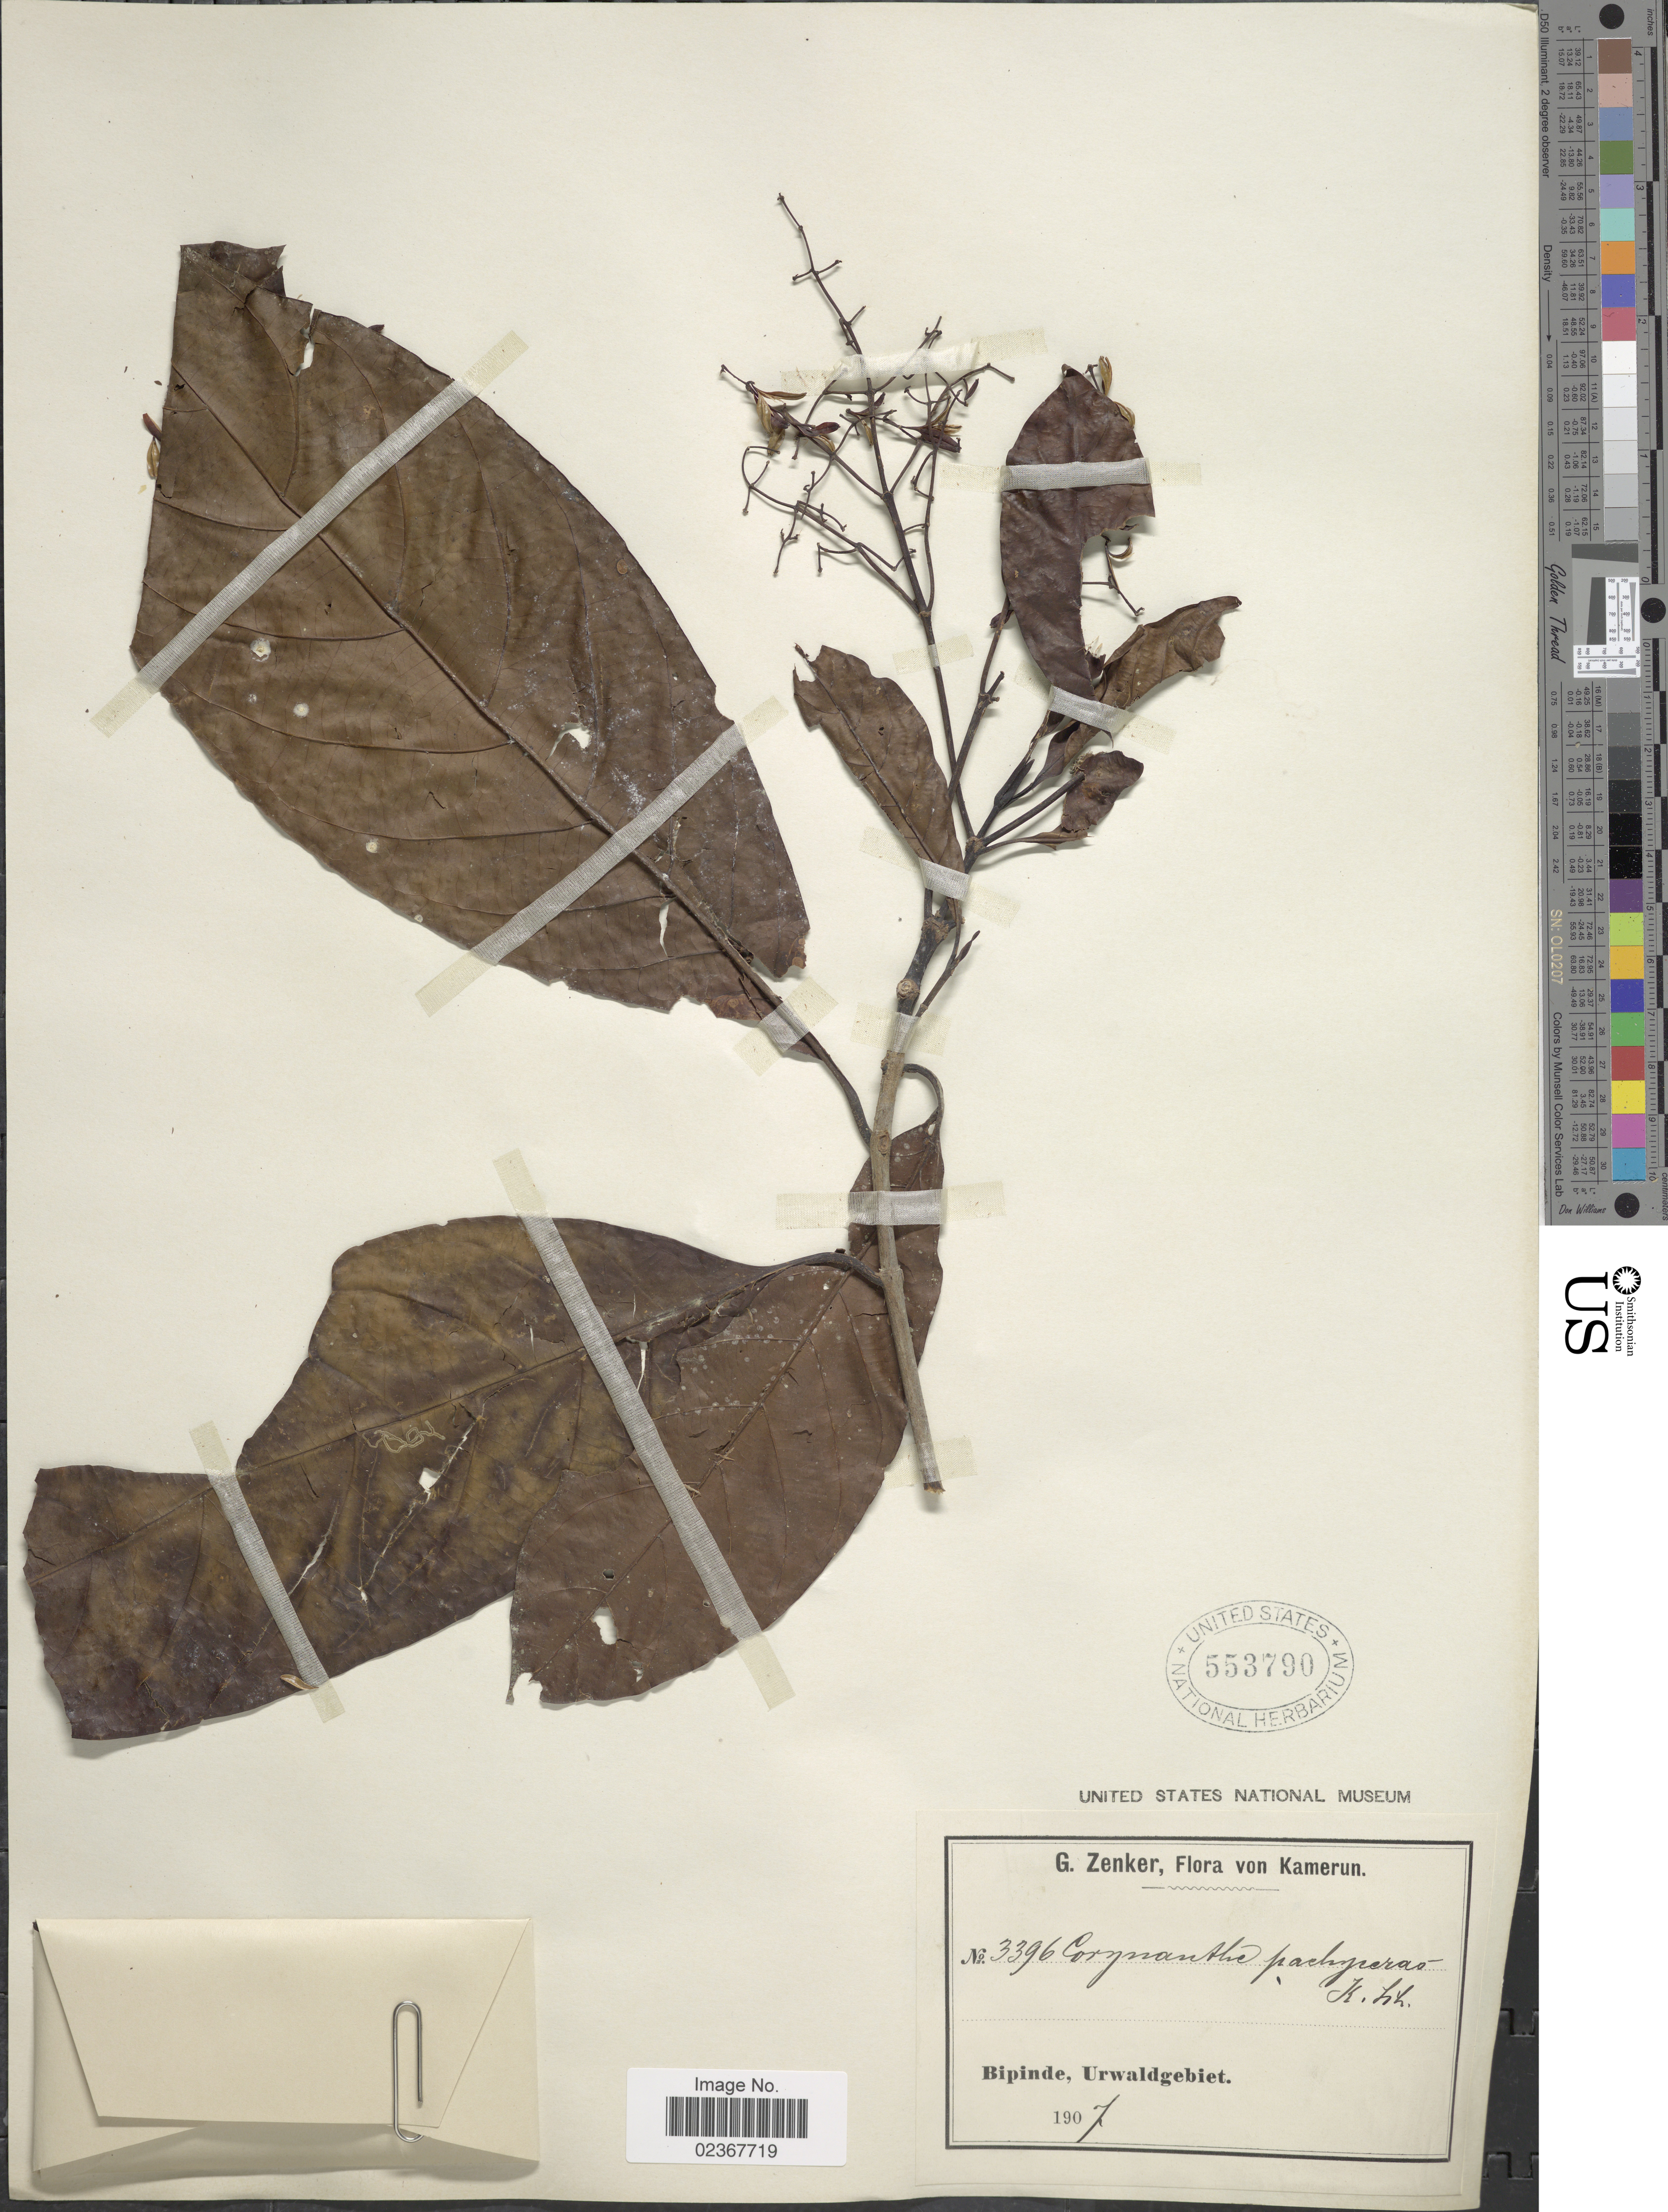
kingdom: Plantae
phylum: Tracheophyta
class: Magnoliopsida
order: Gentianales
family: Rubiaceae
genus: Corynanthe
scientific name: Corynanthe pachyceras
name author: K. Schum.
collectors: G. A. Zenker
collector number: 3396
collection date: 1907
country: Cameroon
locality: Kamerun, Bipinde, Urwaldgebiet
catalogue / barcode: US 553790